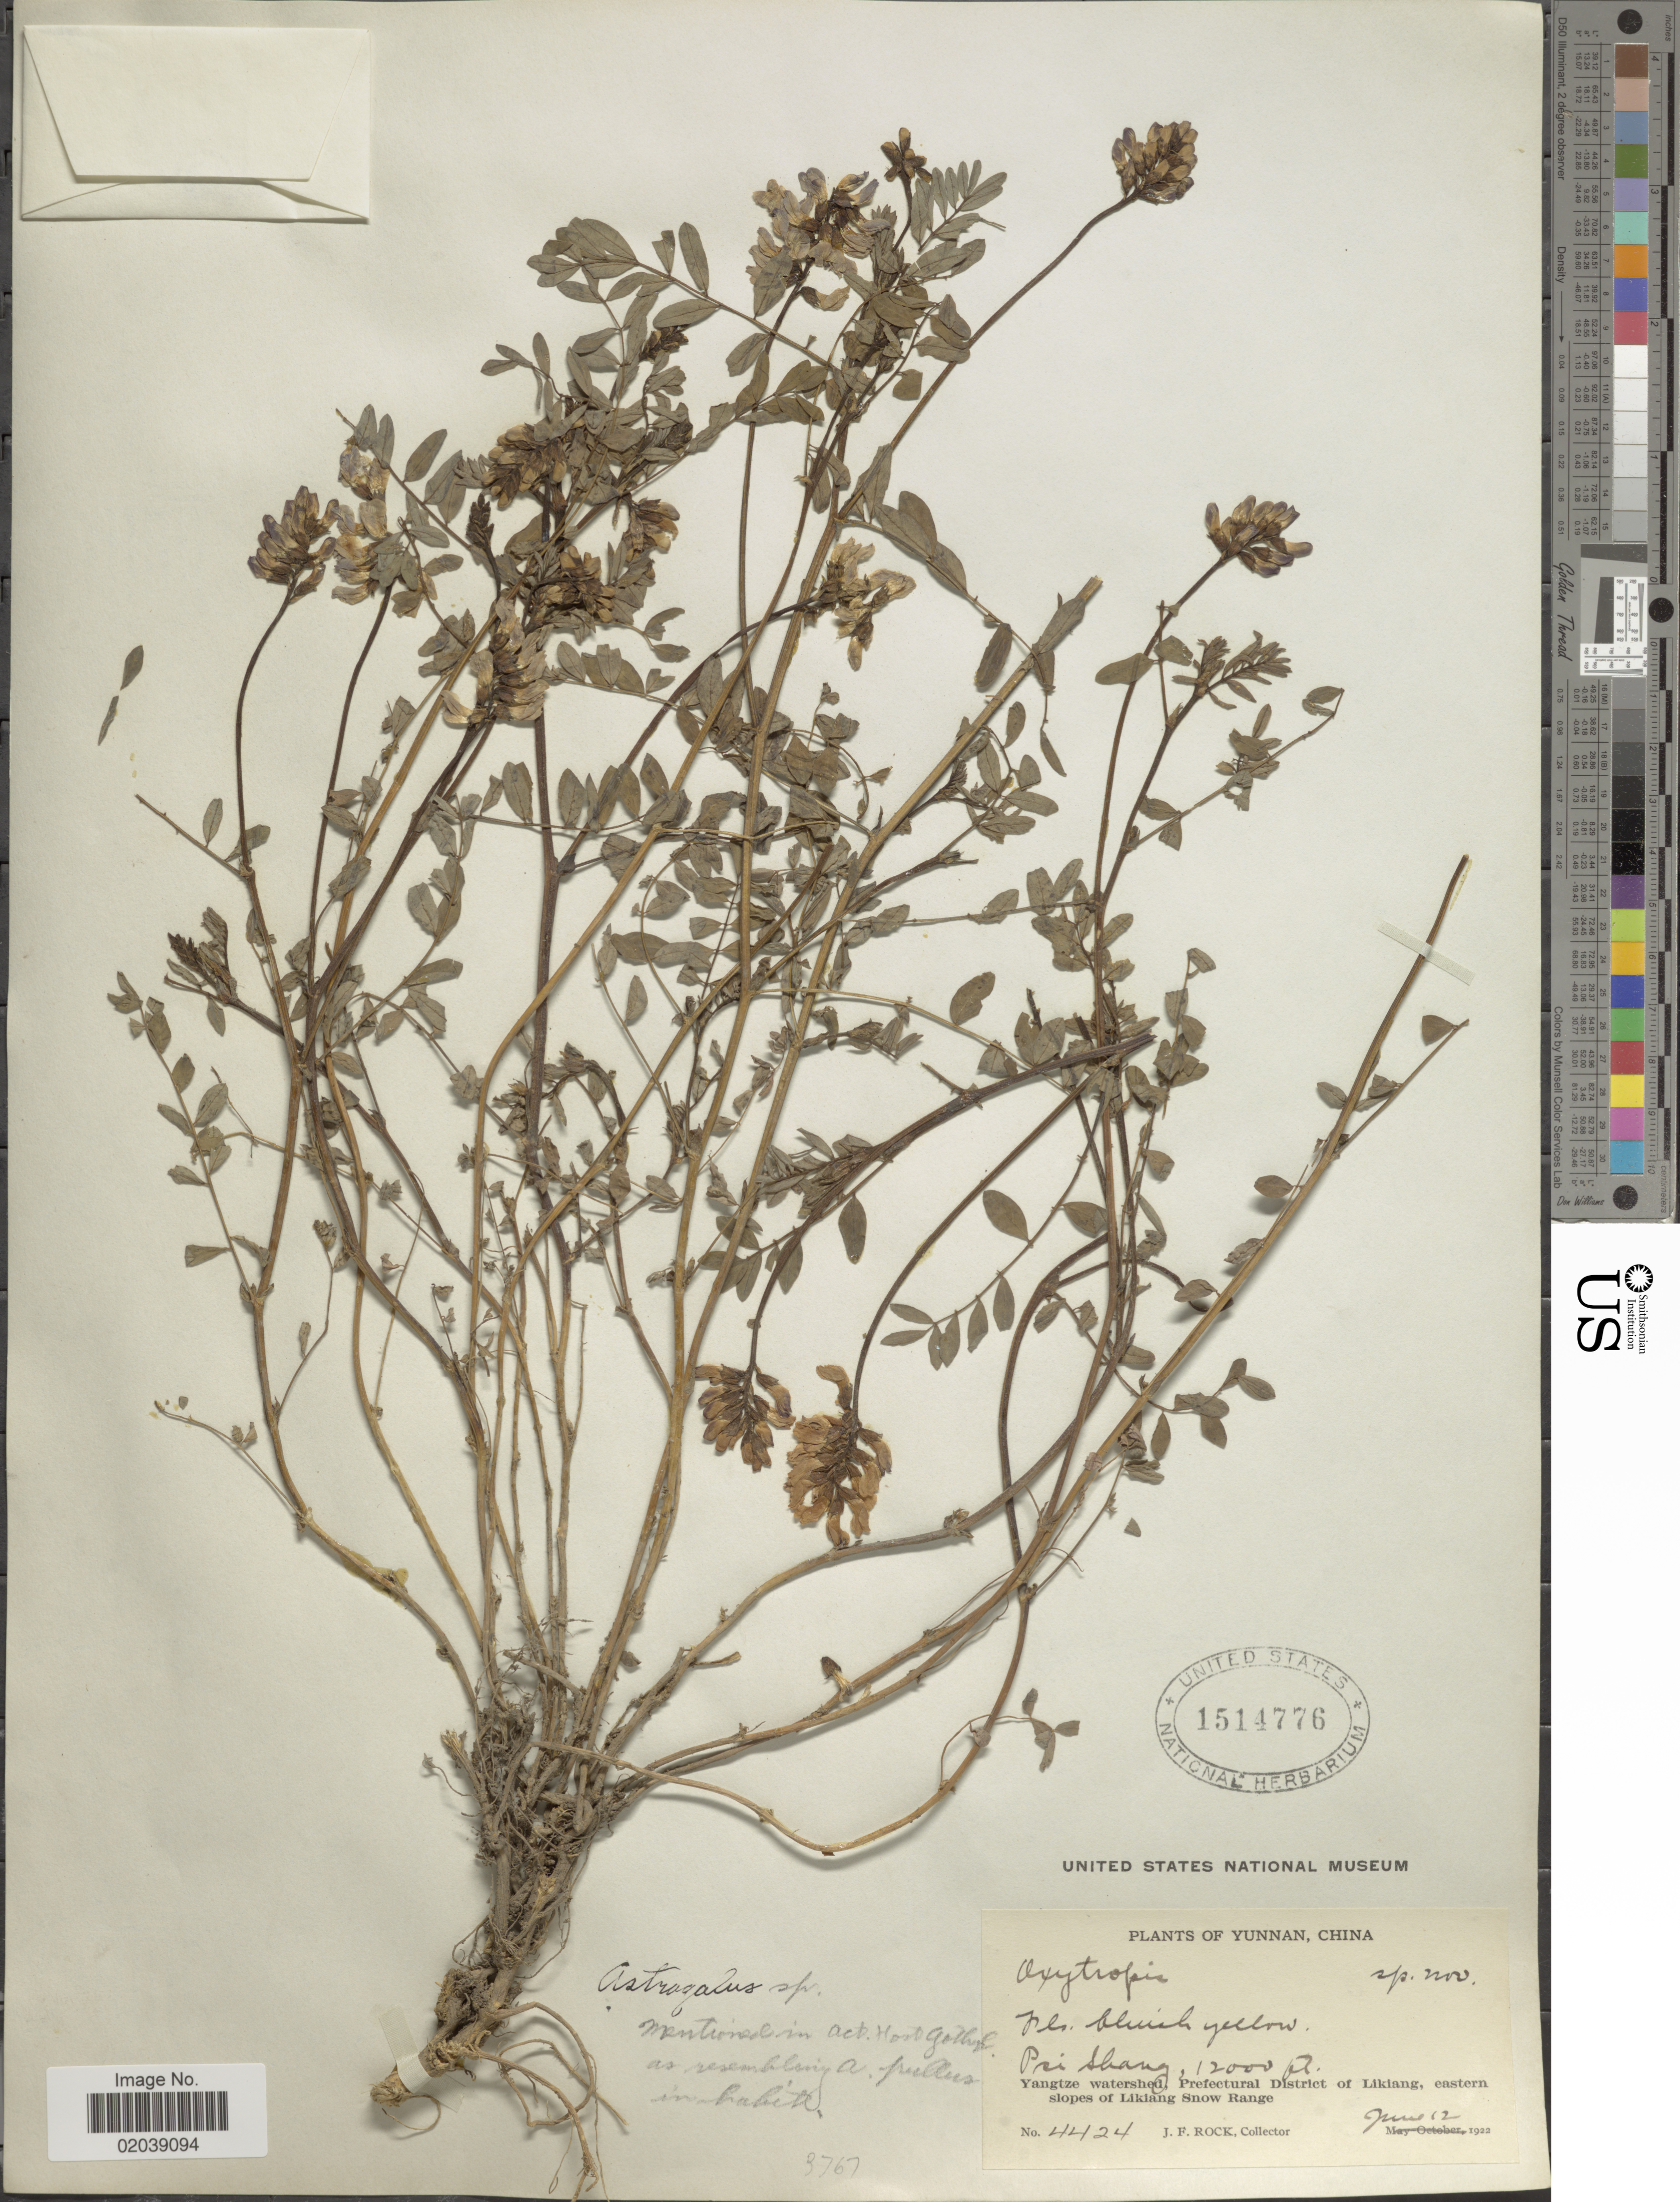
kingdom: Plantae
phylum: Tracheophyta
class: Magnoliopsida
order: Fabales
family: Fabaceae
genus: Astragalus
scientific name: Astragalus sp.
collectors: J. Rock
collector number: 4424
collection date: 1922-06-12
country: China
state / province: Yunnan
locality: Yangtze watershed, Prefectural District of Likinag, eastern slopes of Likiang Snow Range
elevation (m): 3658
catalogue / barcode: US 1514776